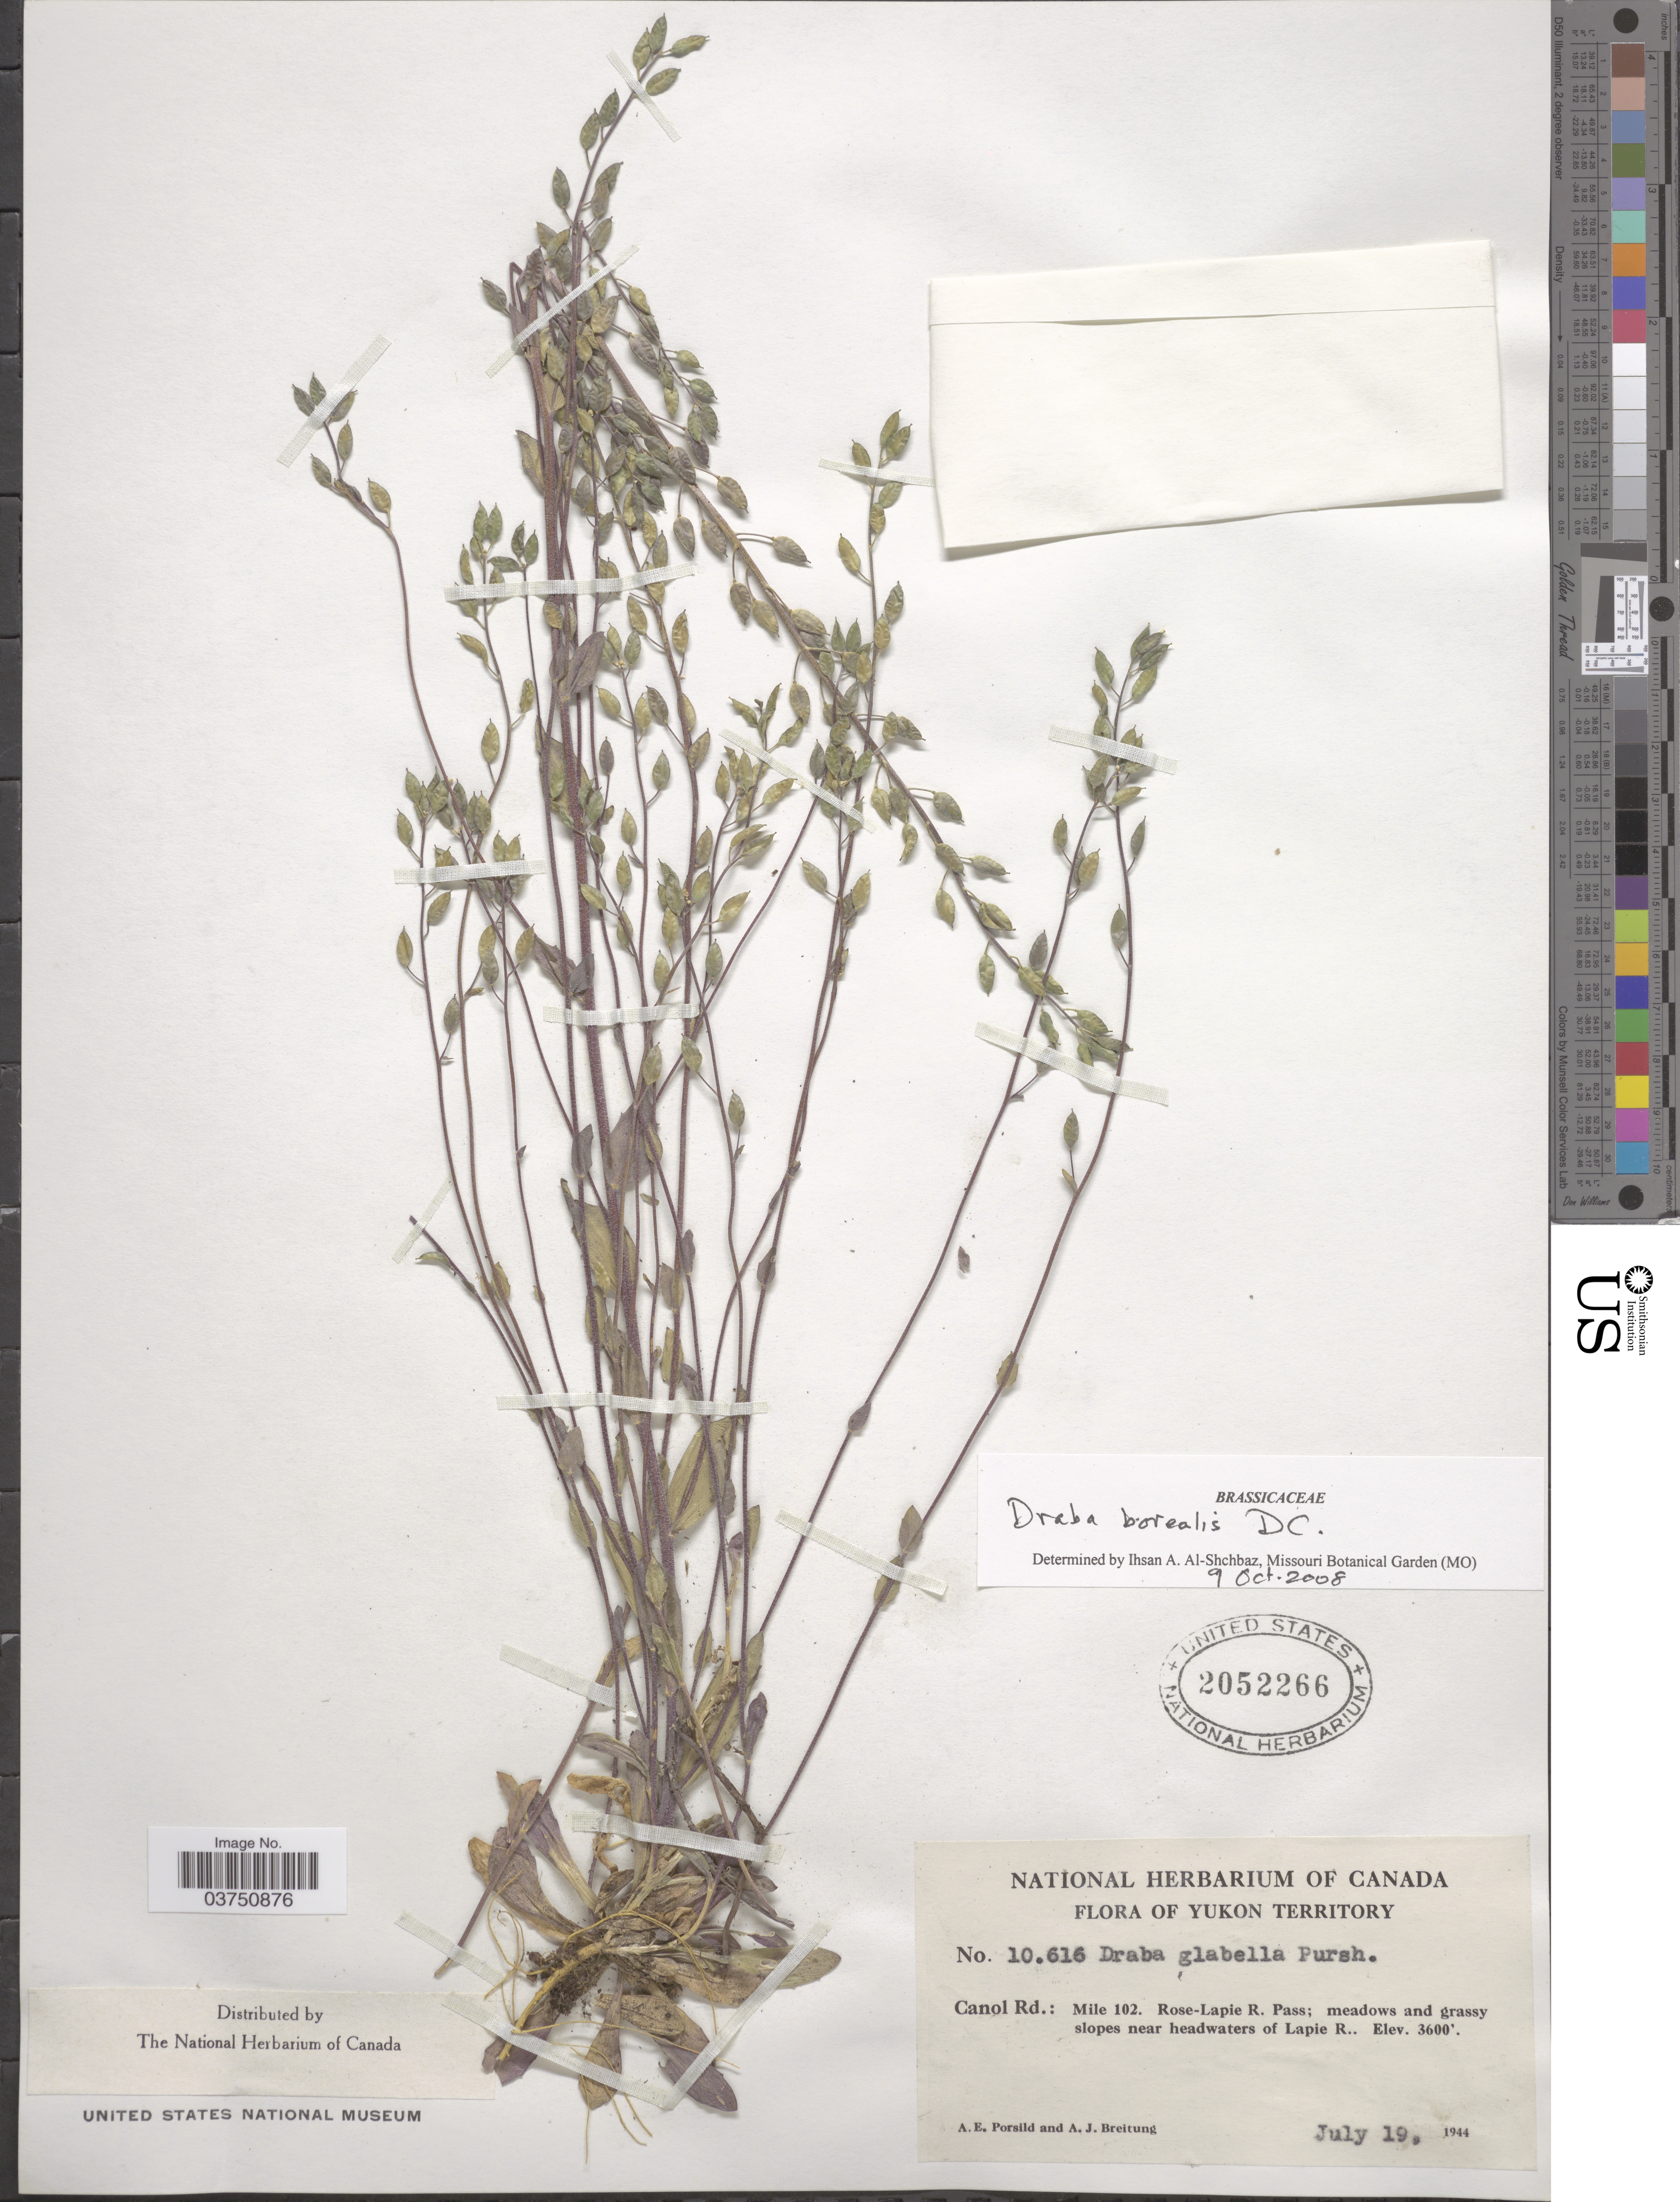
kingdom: Plantae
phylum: Tracheophyta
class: Magnoliopsida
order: Brassicales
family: Brassicaceae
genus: Draba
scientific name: Draba borealis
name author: DC.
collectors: A. E. Porsild & A. Breitung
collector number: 10616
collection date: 1944-07-19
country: Canada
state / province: Yukon Territory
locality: Canol Rd.: Mile 102. Rose-Lapie R. Pass; meadows and grassy slopes near headwaters of Lapie R.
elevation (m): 1097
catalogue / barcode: US 2052266